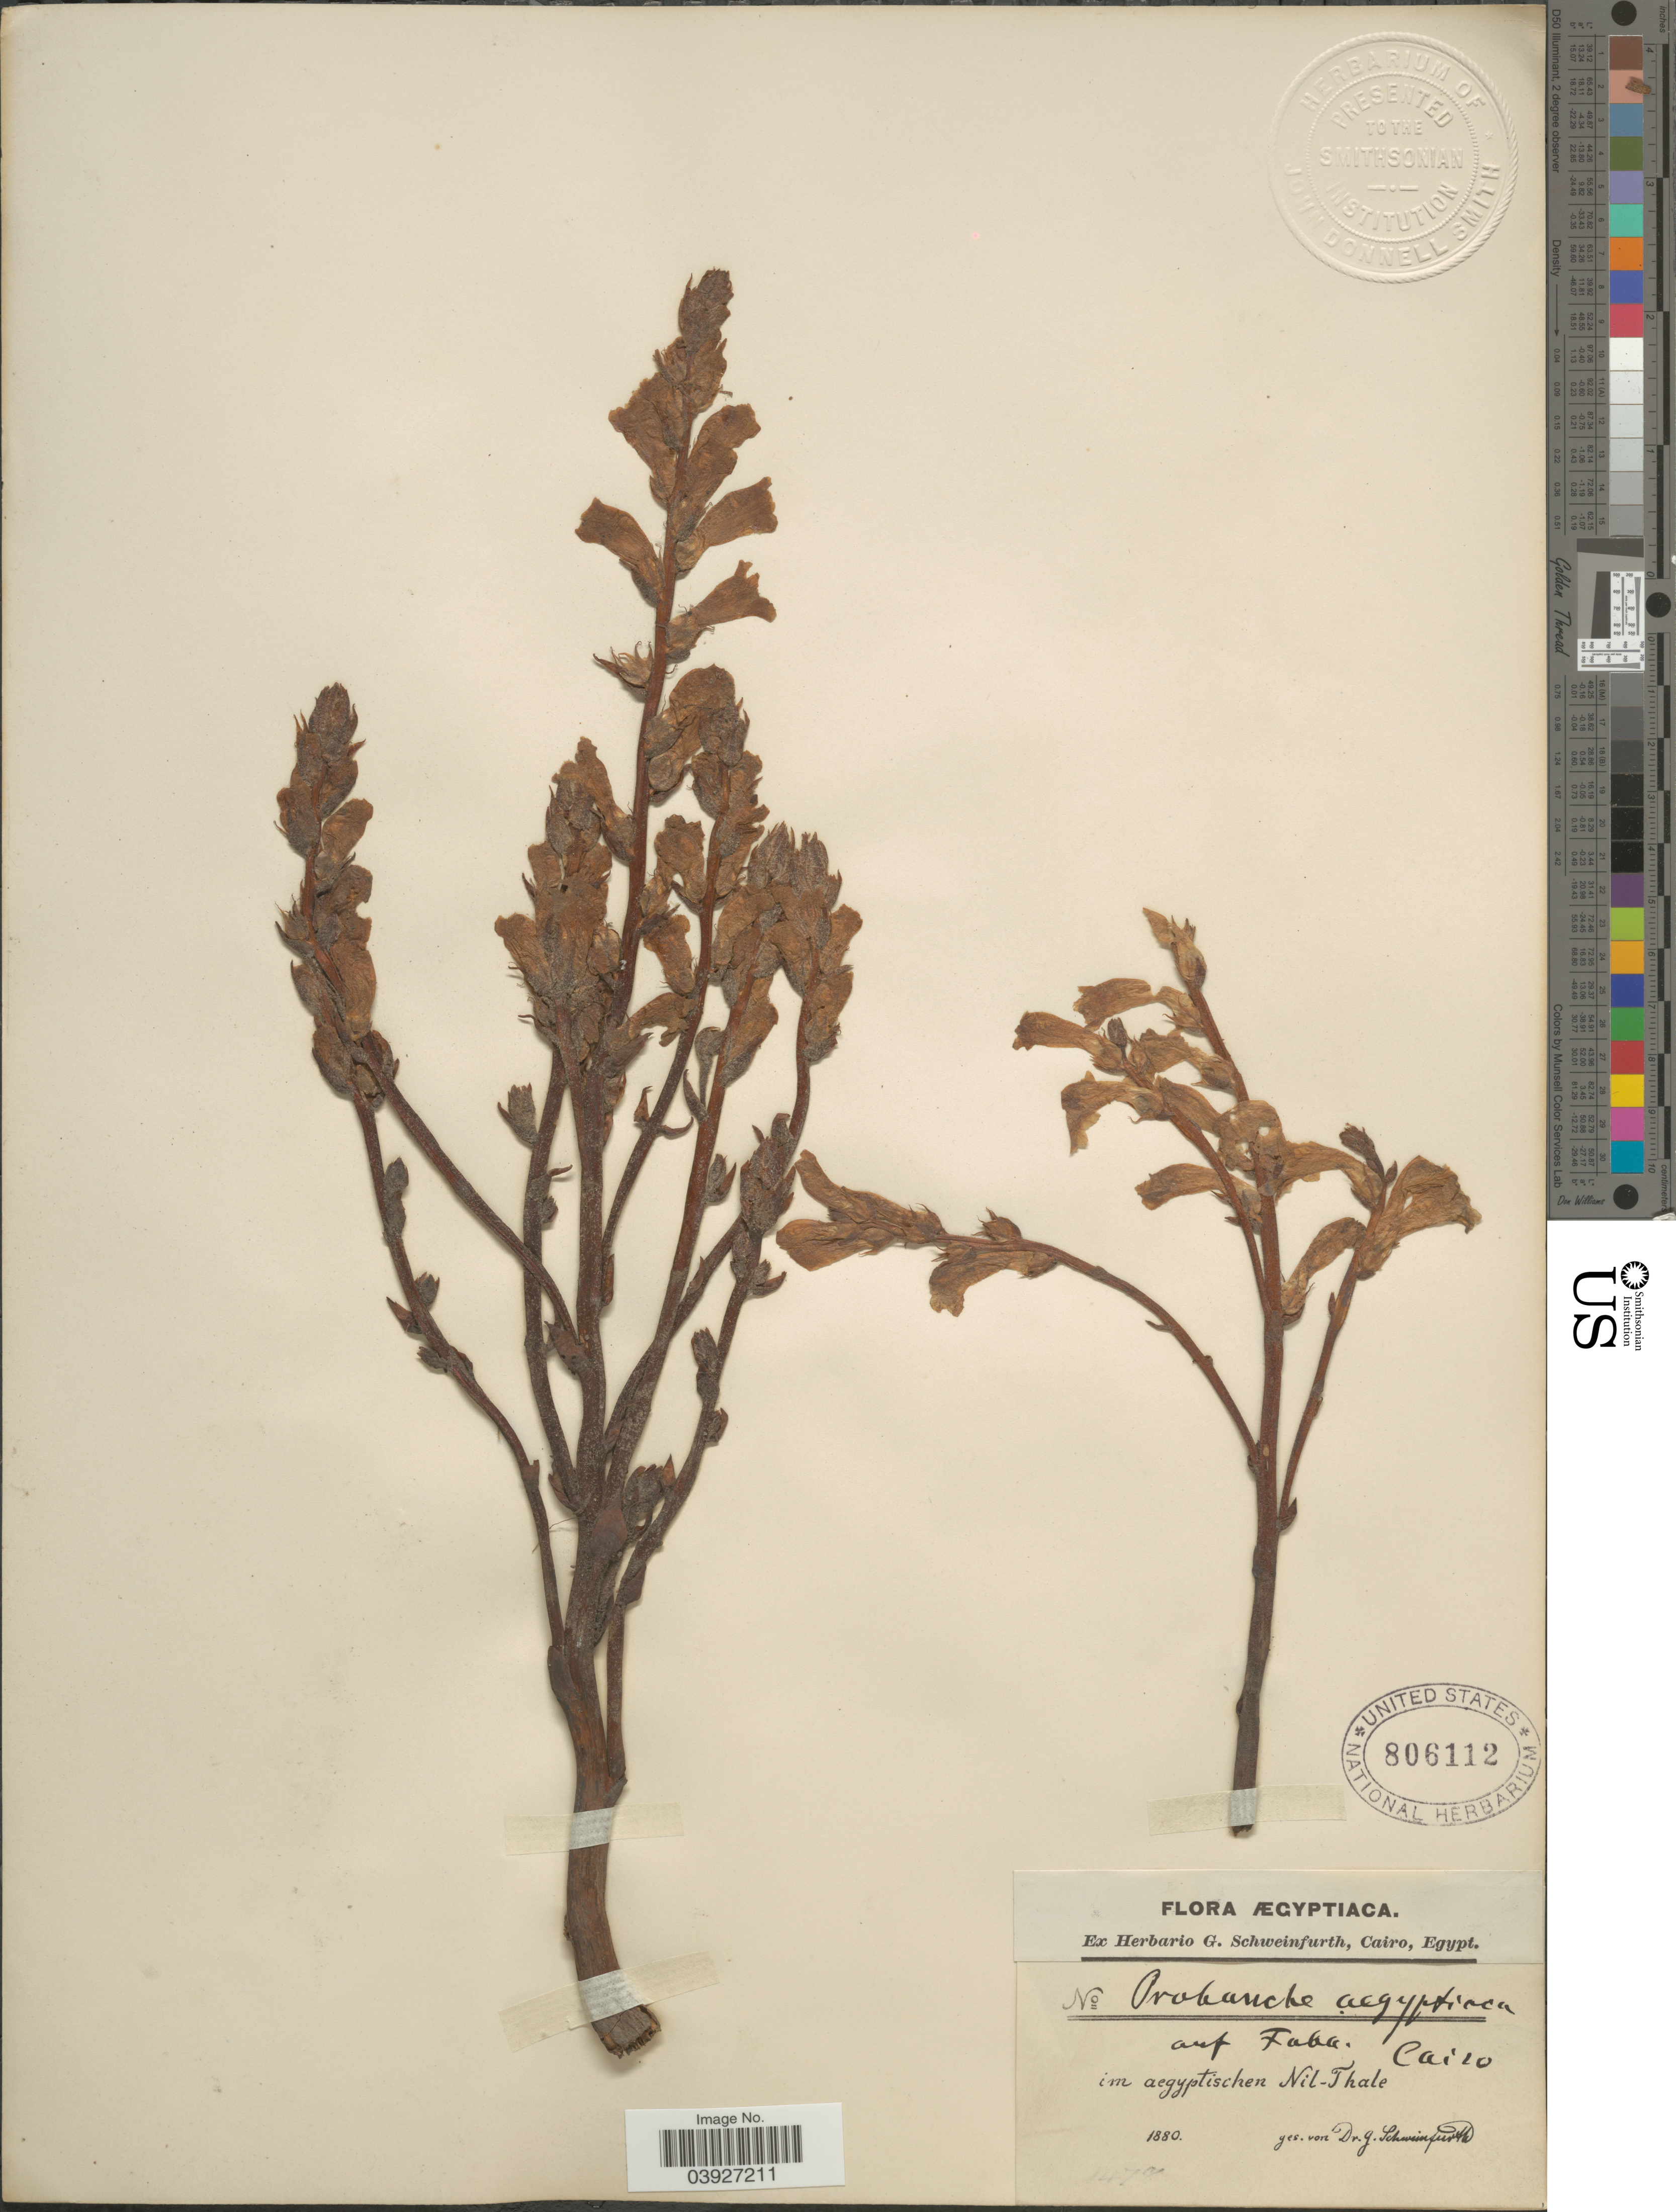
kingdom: Plantae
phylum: Tracheophyta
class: Magnoliopsida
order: Lamiales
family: Orobanchaceae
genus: Orobanche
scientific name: Orobanche aegyptiaca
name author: Pers.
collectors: G. A. Schweinfurth (herbarium)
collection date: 1880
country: Egypt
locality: Auf Faba. Cairo. Im aegyptischen Nil-Thale.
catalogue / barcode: US 806112